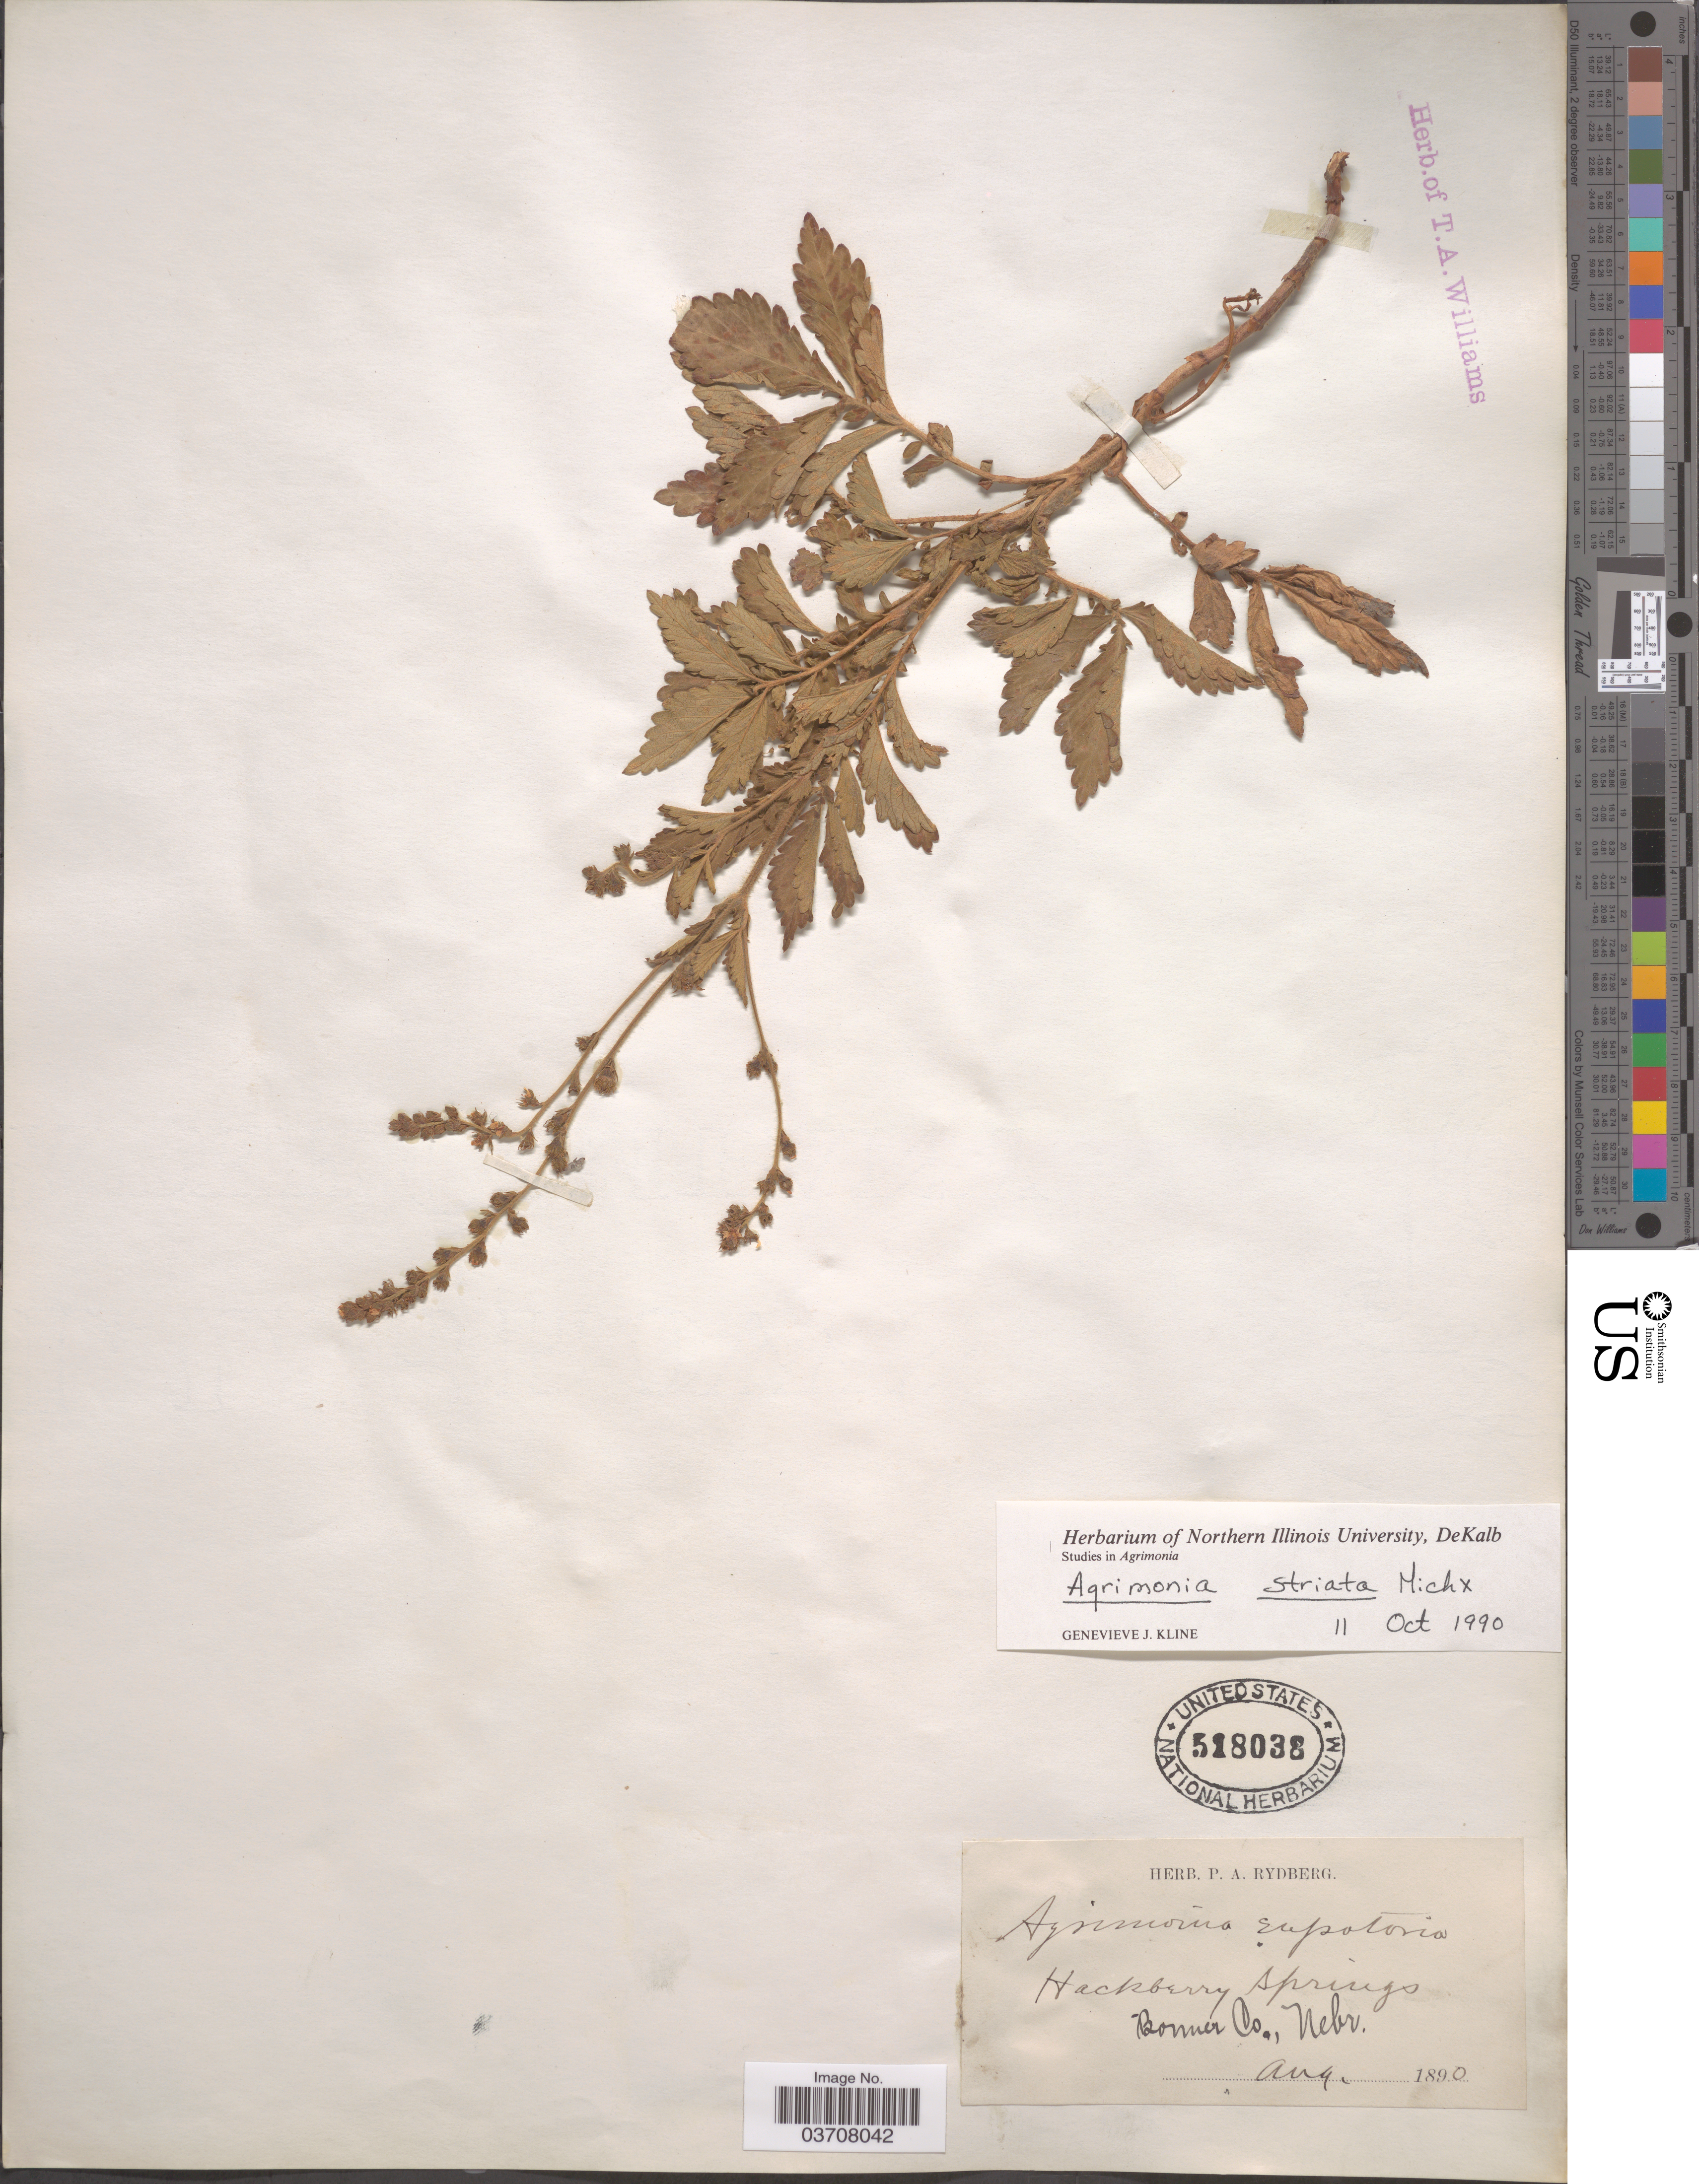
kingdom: Plantae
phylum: Tracheophyta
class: Magnoliopsida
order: Rosales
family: Rosaceae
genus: Agrimonia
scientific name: Agrimonia striata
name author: Michx.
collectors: ex herb. P. A. Rydberg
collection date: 1890-08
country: United States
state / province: Nebraska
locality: Hackberry Springs. Bonner Co.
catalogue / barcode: US 518038